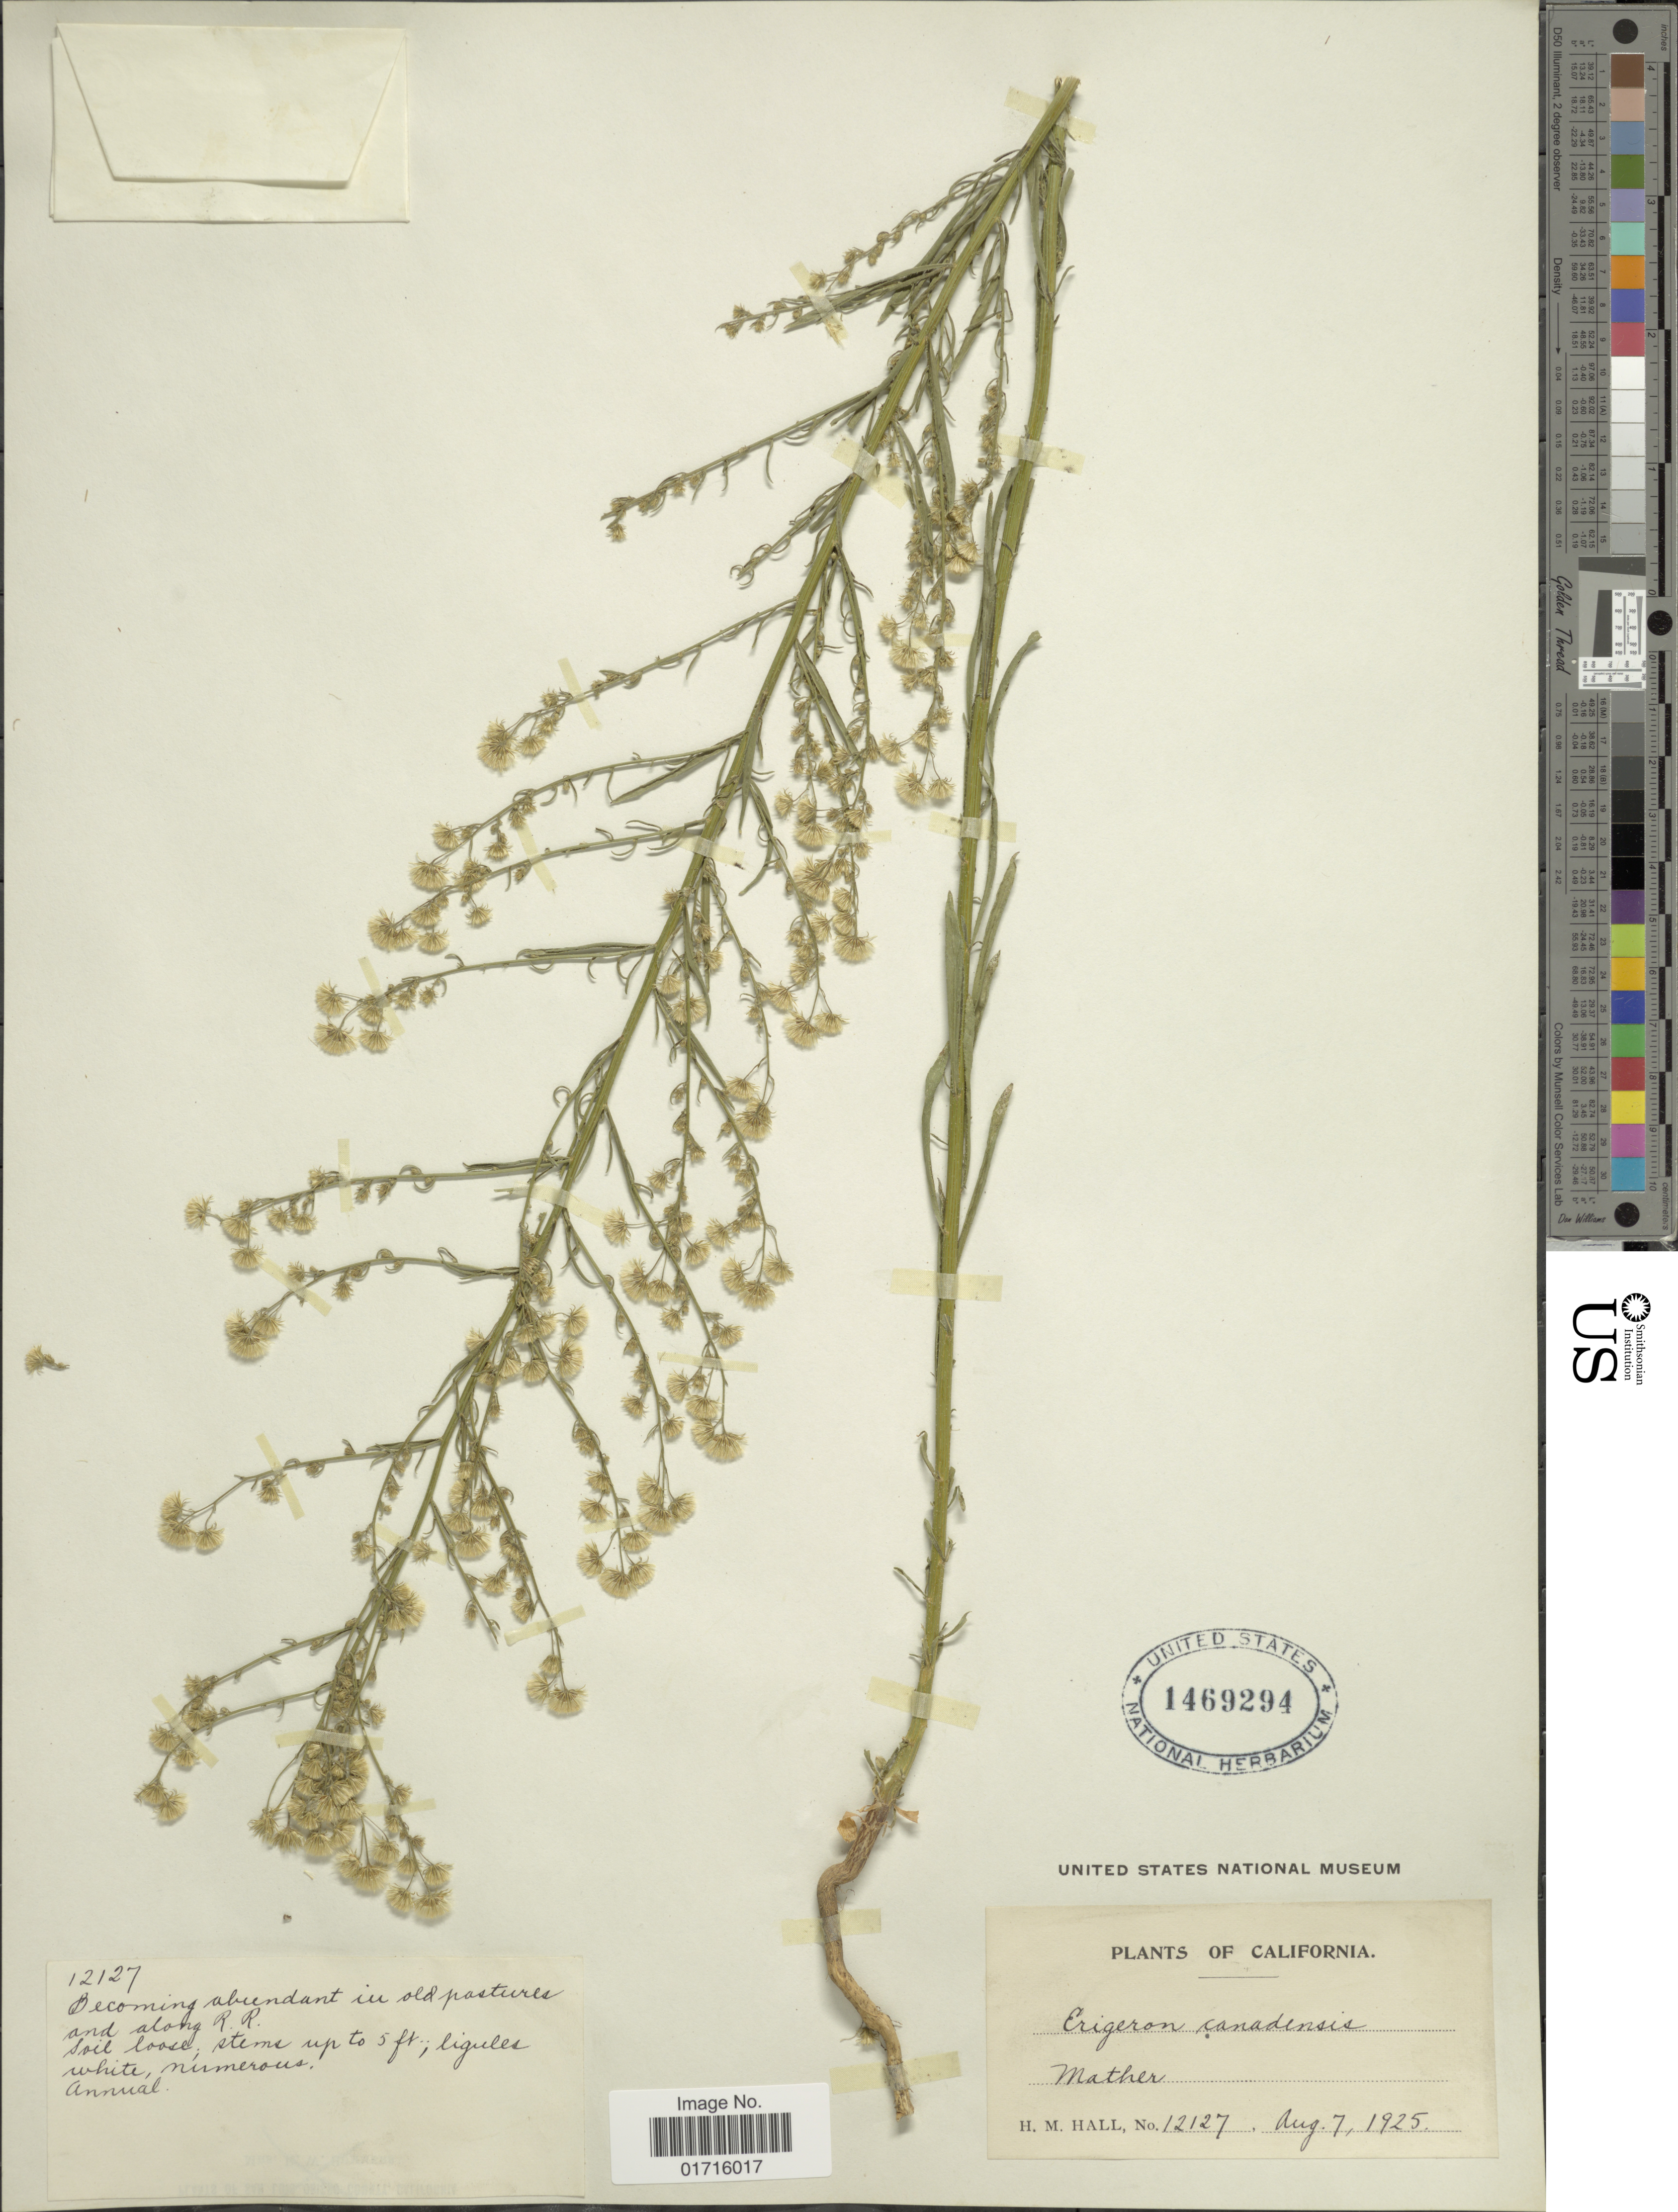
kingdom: Plantae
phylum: Tracheophyta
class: Magnoliopsida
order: Asterales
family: Asteraceae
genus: Conyza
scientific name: Conyza canadensis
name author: (L.) Cronq.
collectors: H. M. Hall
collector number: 12127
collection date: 1925-08-07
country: United States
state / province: California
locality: Mather [unsure placement]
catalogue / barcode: US 1469294